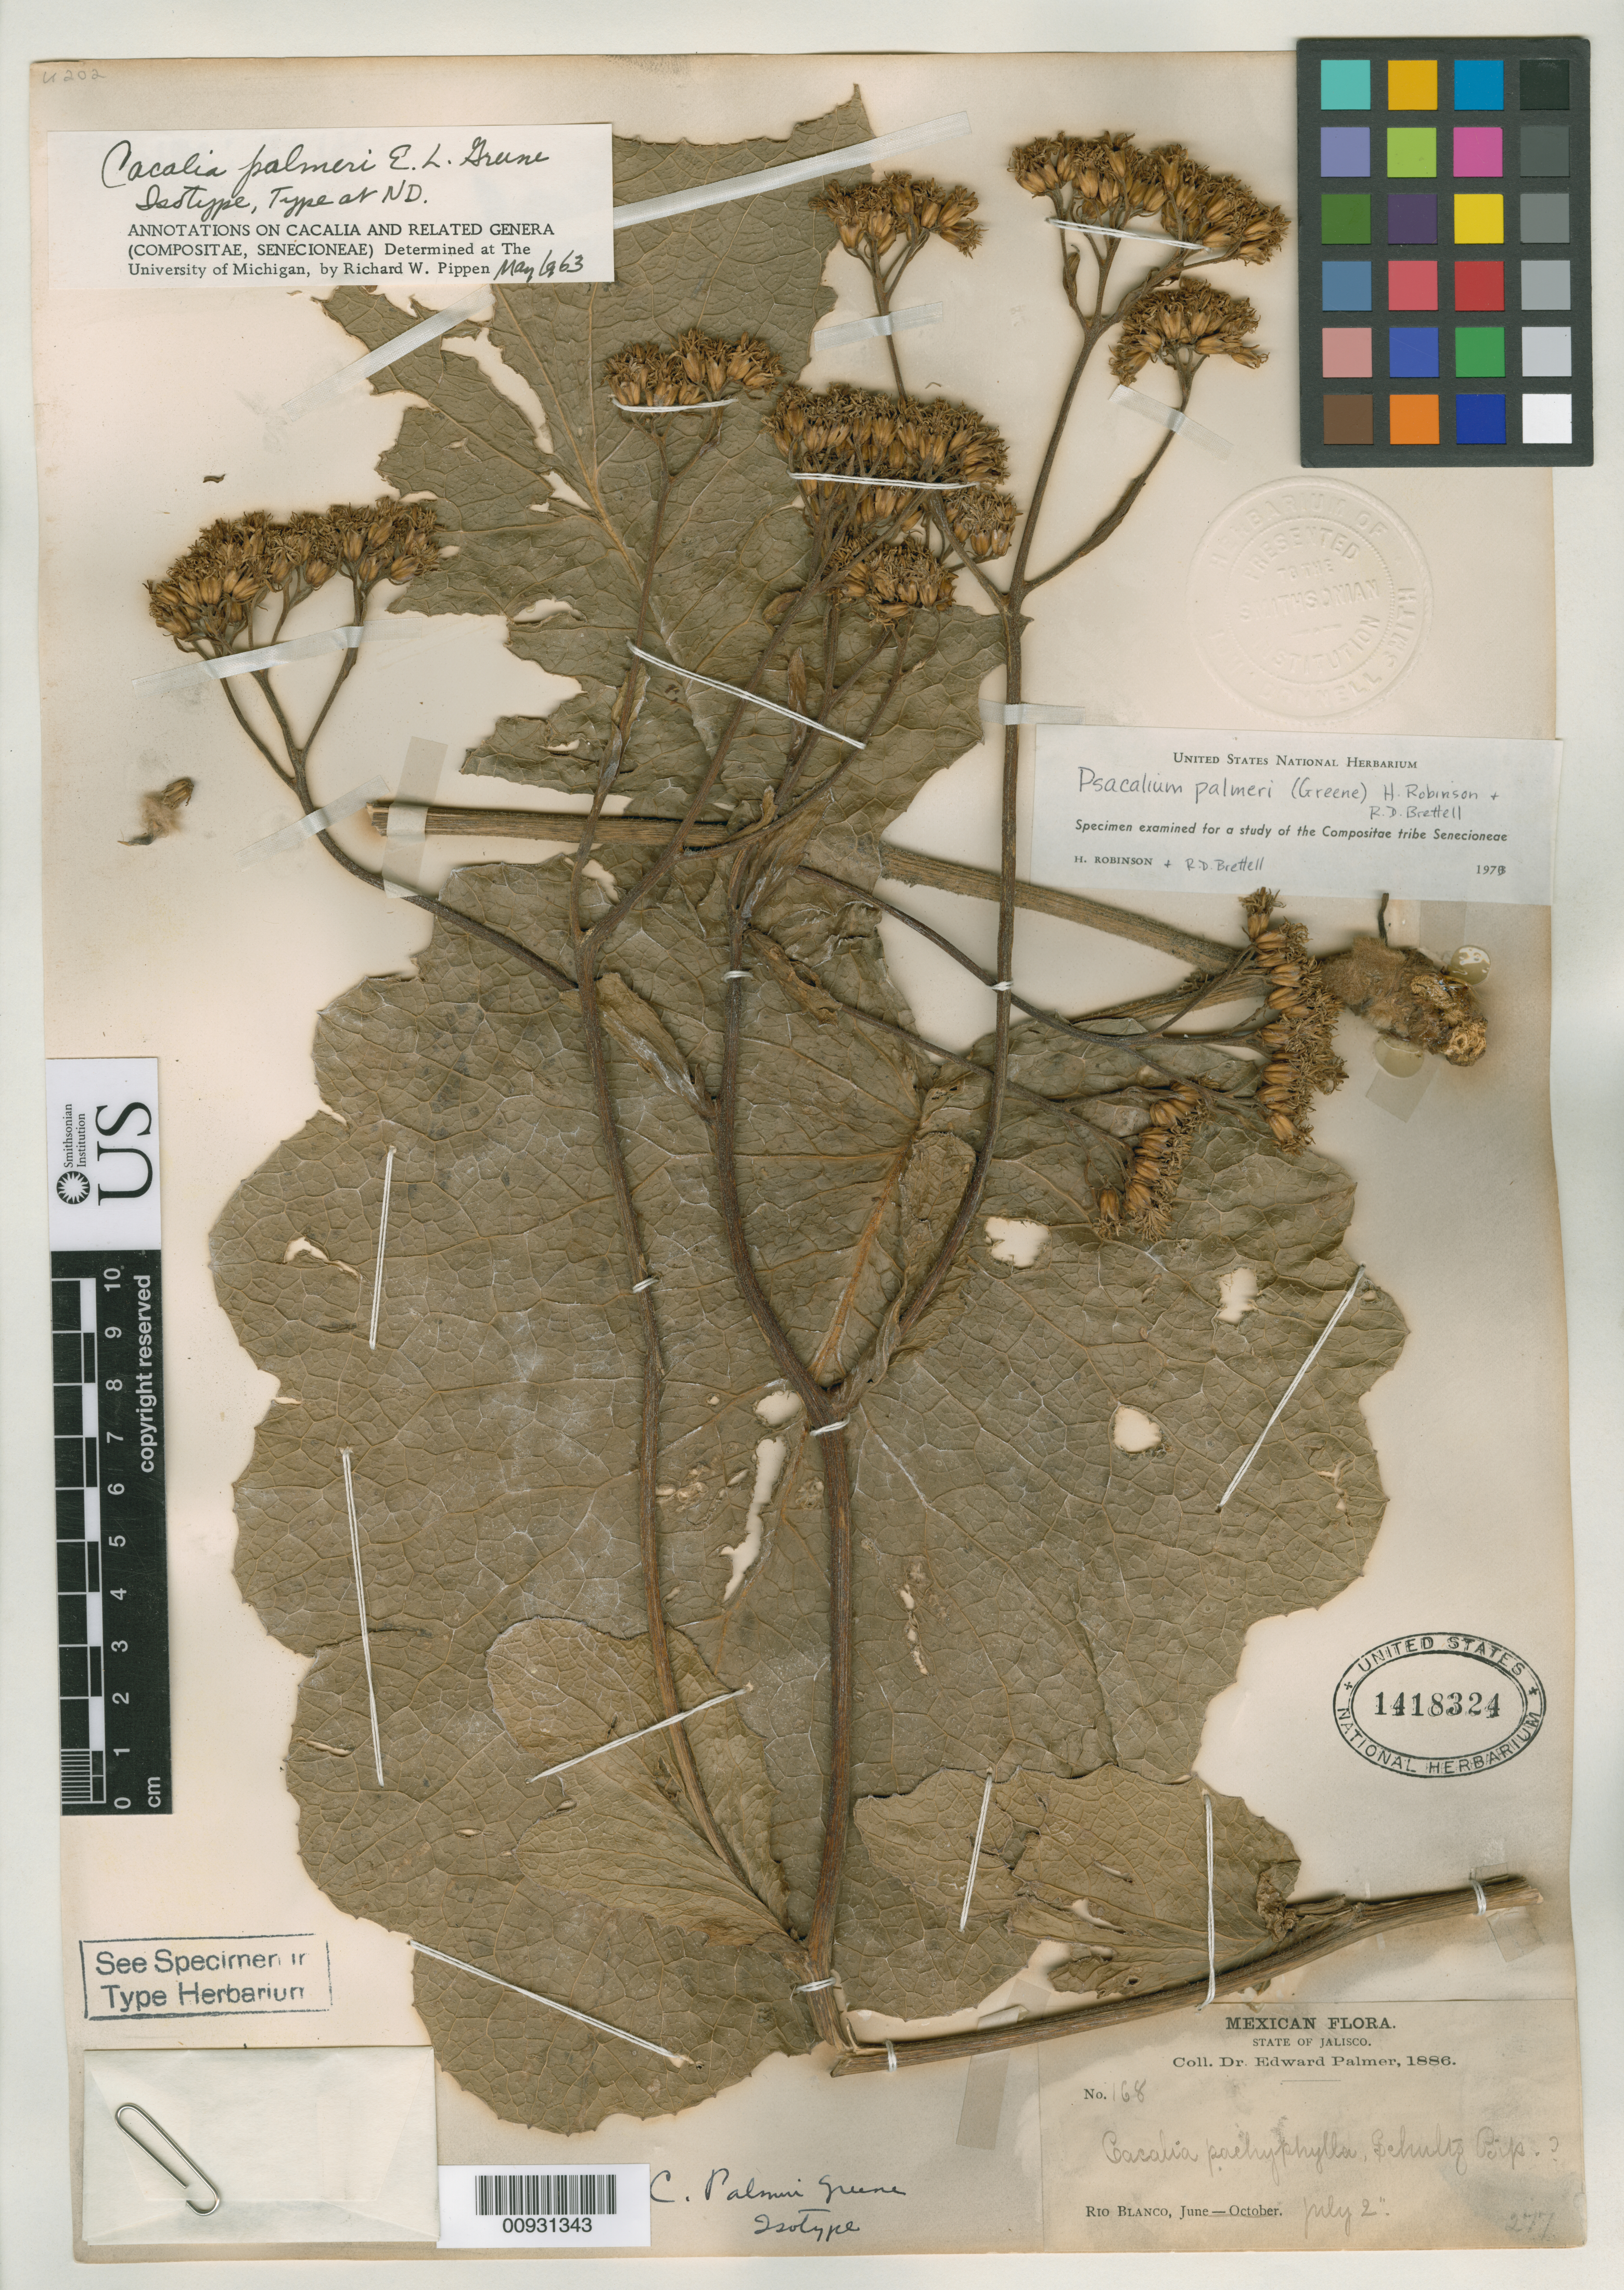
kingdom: Plantae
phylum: Tracheophyta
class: Magnoliopsida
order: Asterales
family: Asteraceae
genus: Cacalia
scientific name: Cacalia palmeri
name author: Greene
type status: Isotype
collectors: E. Palmer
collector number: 168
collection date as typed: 02 Jul 1886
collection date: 1886-07-02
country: Mexico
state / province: Jalisco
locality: Río Blanco.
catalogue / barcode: US 1418324